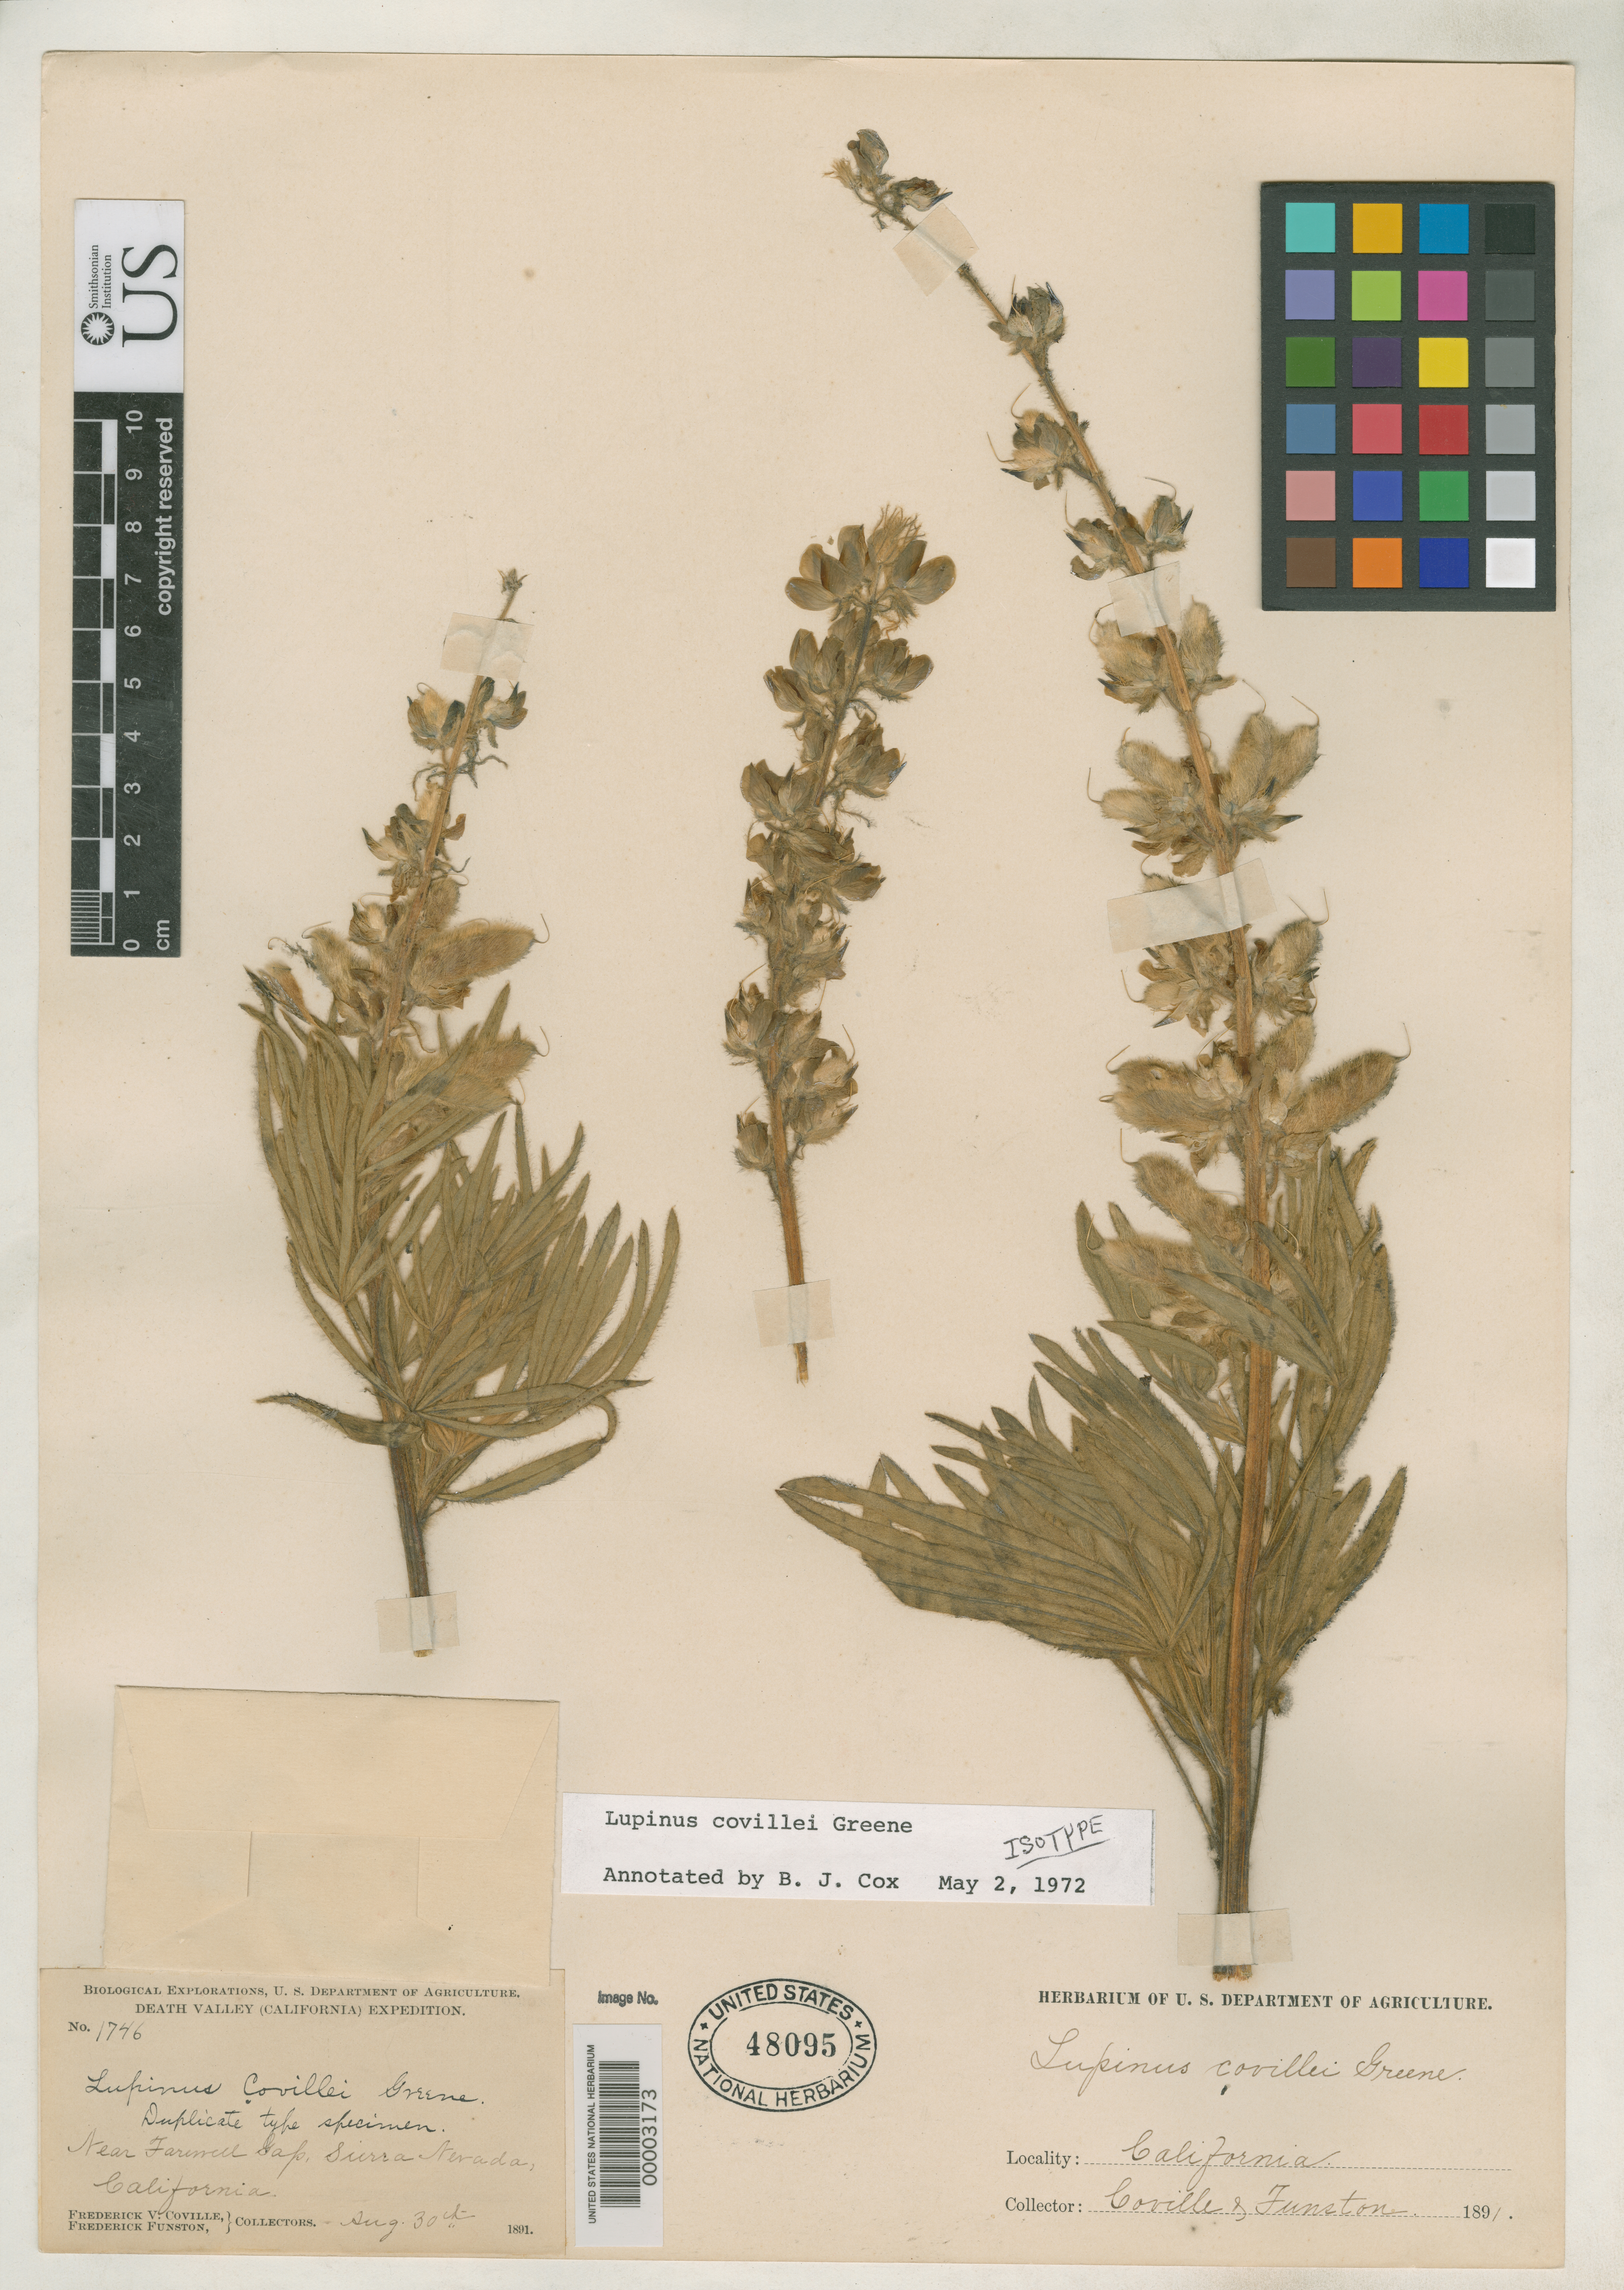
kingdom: Plantae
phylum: Tracheophyta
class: Magnoliopsida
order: Fabales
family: Fabaceae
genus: Lupinus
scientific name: Lupinus covillei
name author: Greene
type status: Isotype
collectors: F. V. Coville & F. Funston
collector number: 1746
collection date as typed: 30 Aug 1891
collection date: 1891-08-30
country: United States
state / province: California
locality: Near Farwell Gap in the Sierra Nevada.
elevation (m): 305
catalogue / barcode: US 48095